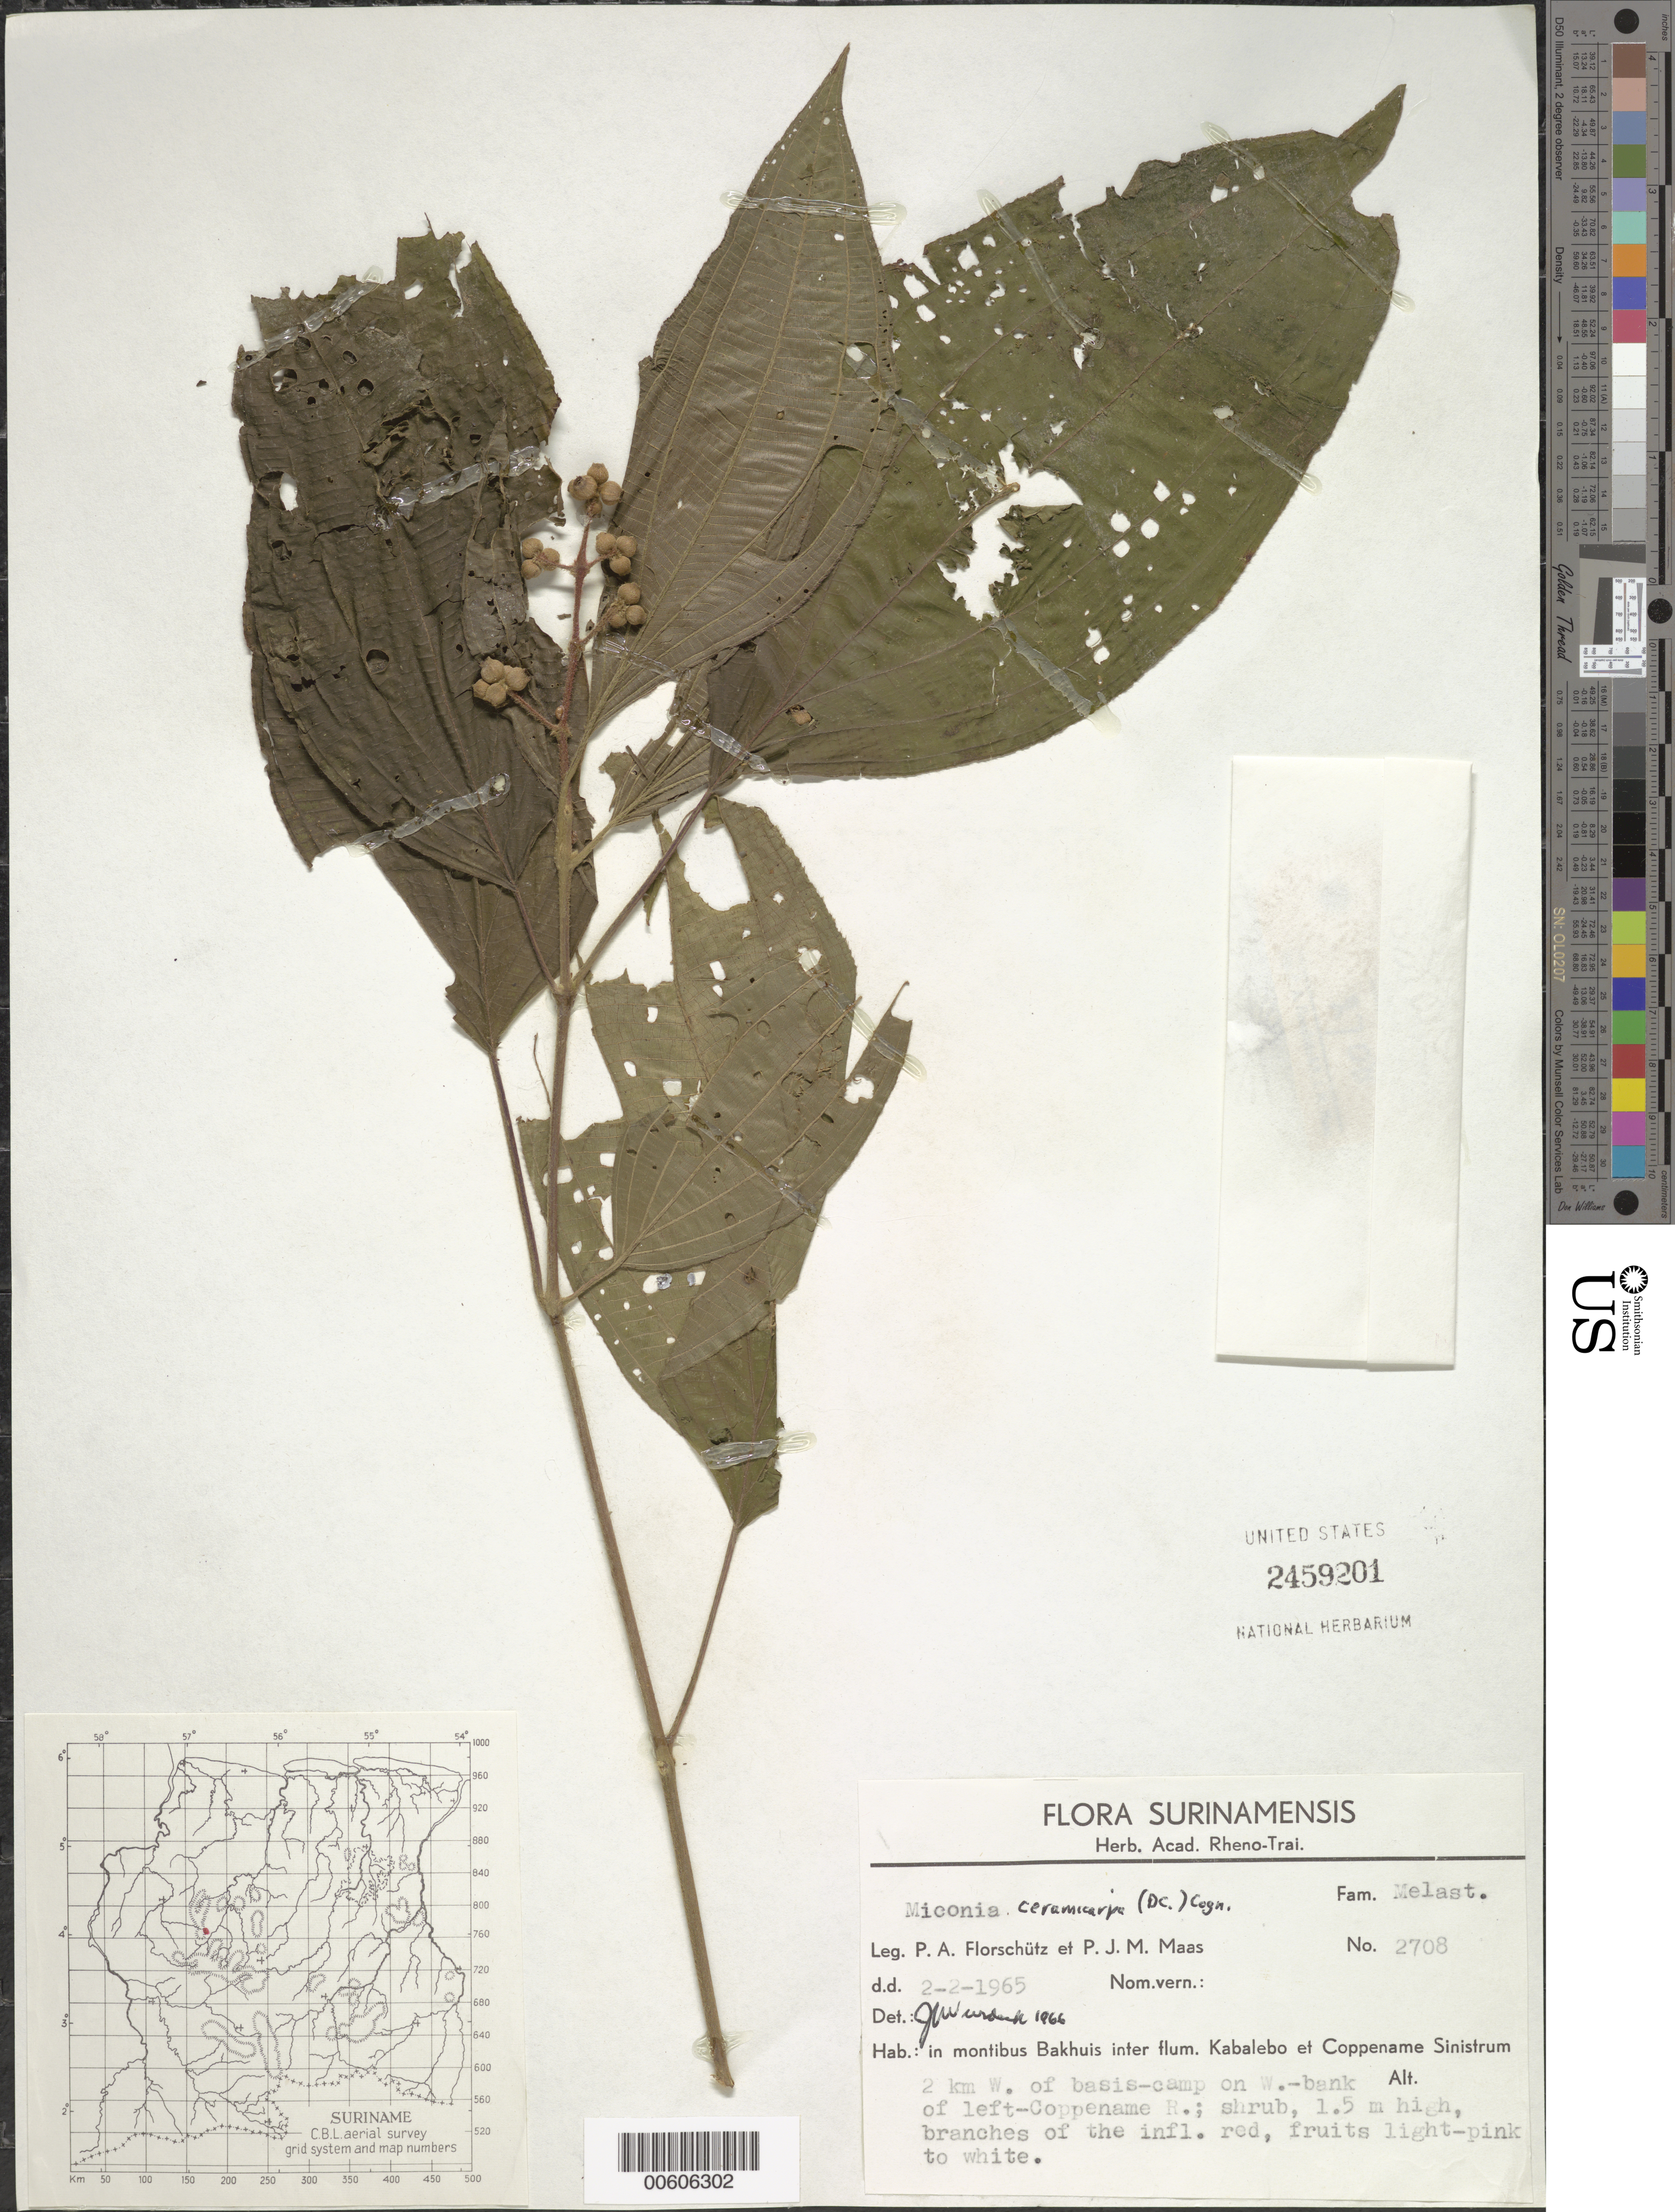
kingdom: Plantae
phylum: Tracheophyta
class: Magnoliopsida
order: Myrtales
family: Melastomataceae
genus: Miconia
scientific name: Miconia ceramicarpa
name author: (DC.) Cogn.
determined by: Wurdack, John J., (US), US (UNITED STATES)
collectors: P. Florschütz & P. Maas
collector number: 2708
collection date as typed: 2-Feb-65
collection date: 1965-02-02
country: Suriname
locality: Mont Bakhuis, betw. Kabalebo & Coppename Sinistrum Rivers, 2 km W of basis-camp on W-bank of left-Coppname R.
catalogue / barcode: US 2459201